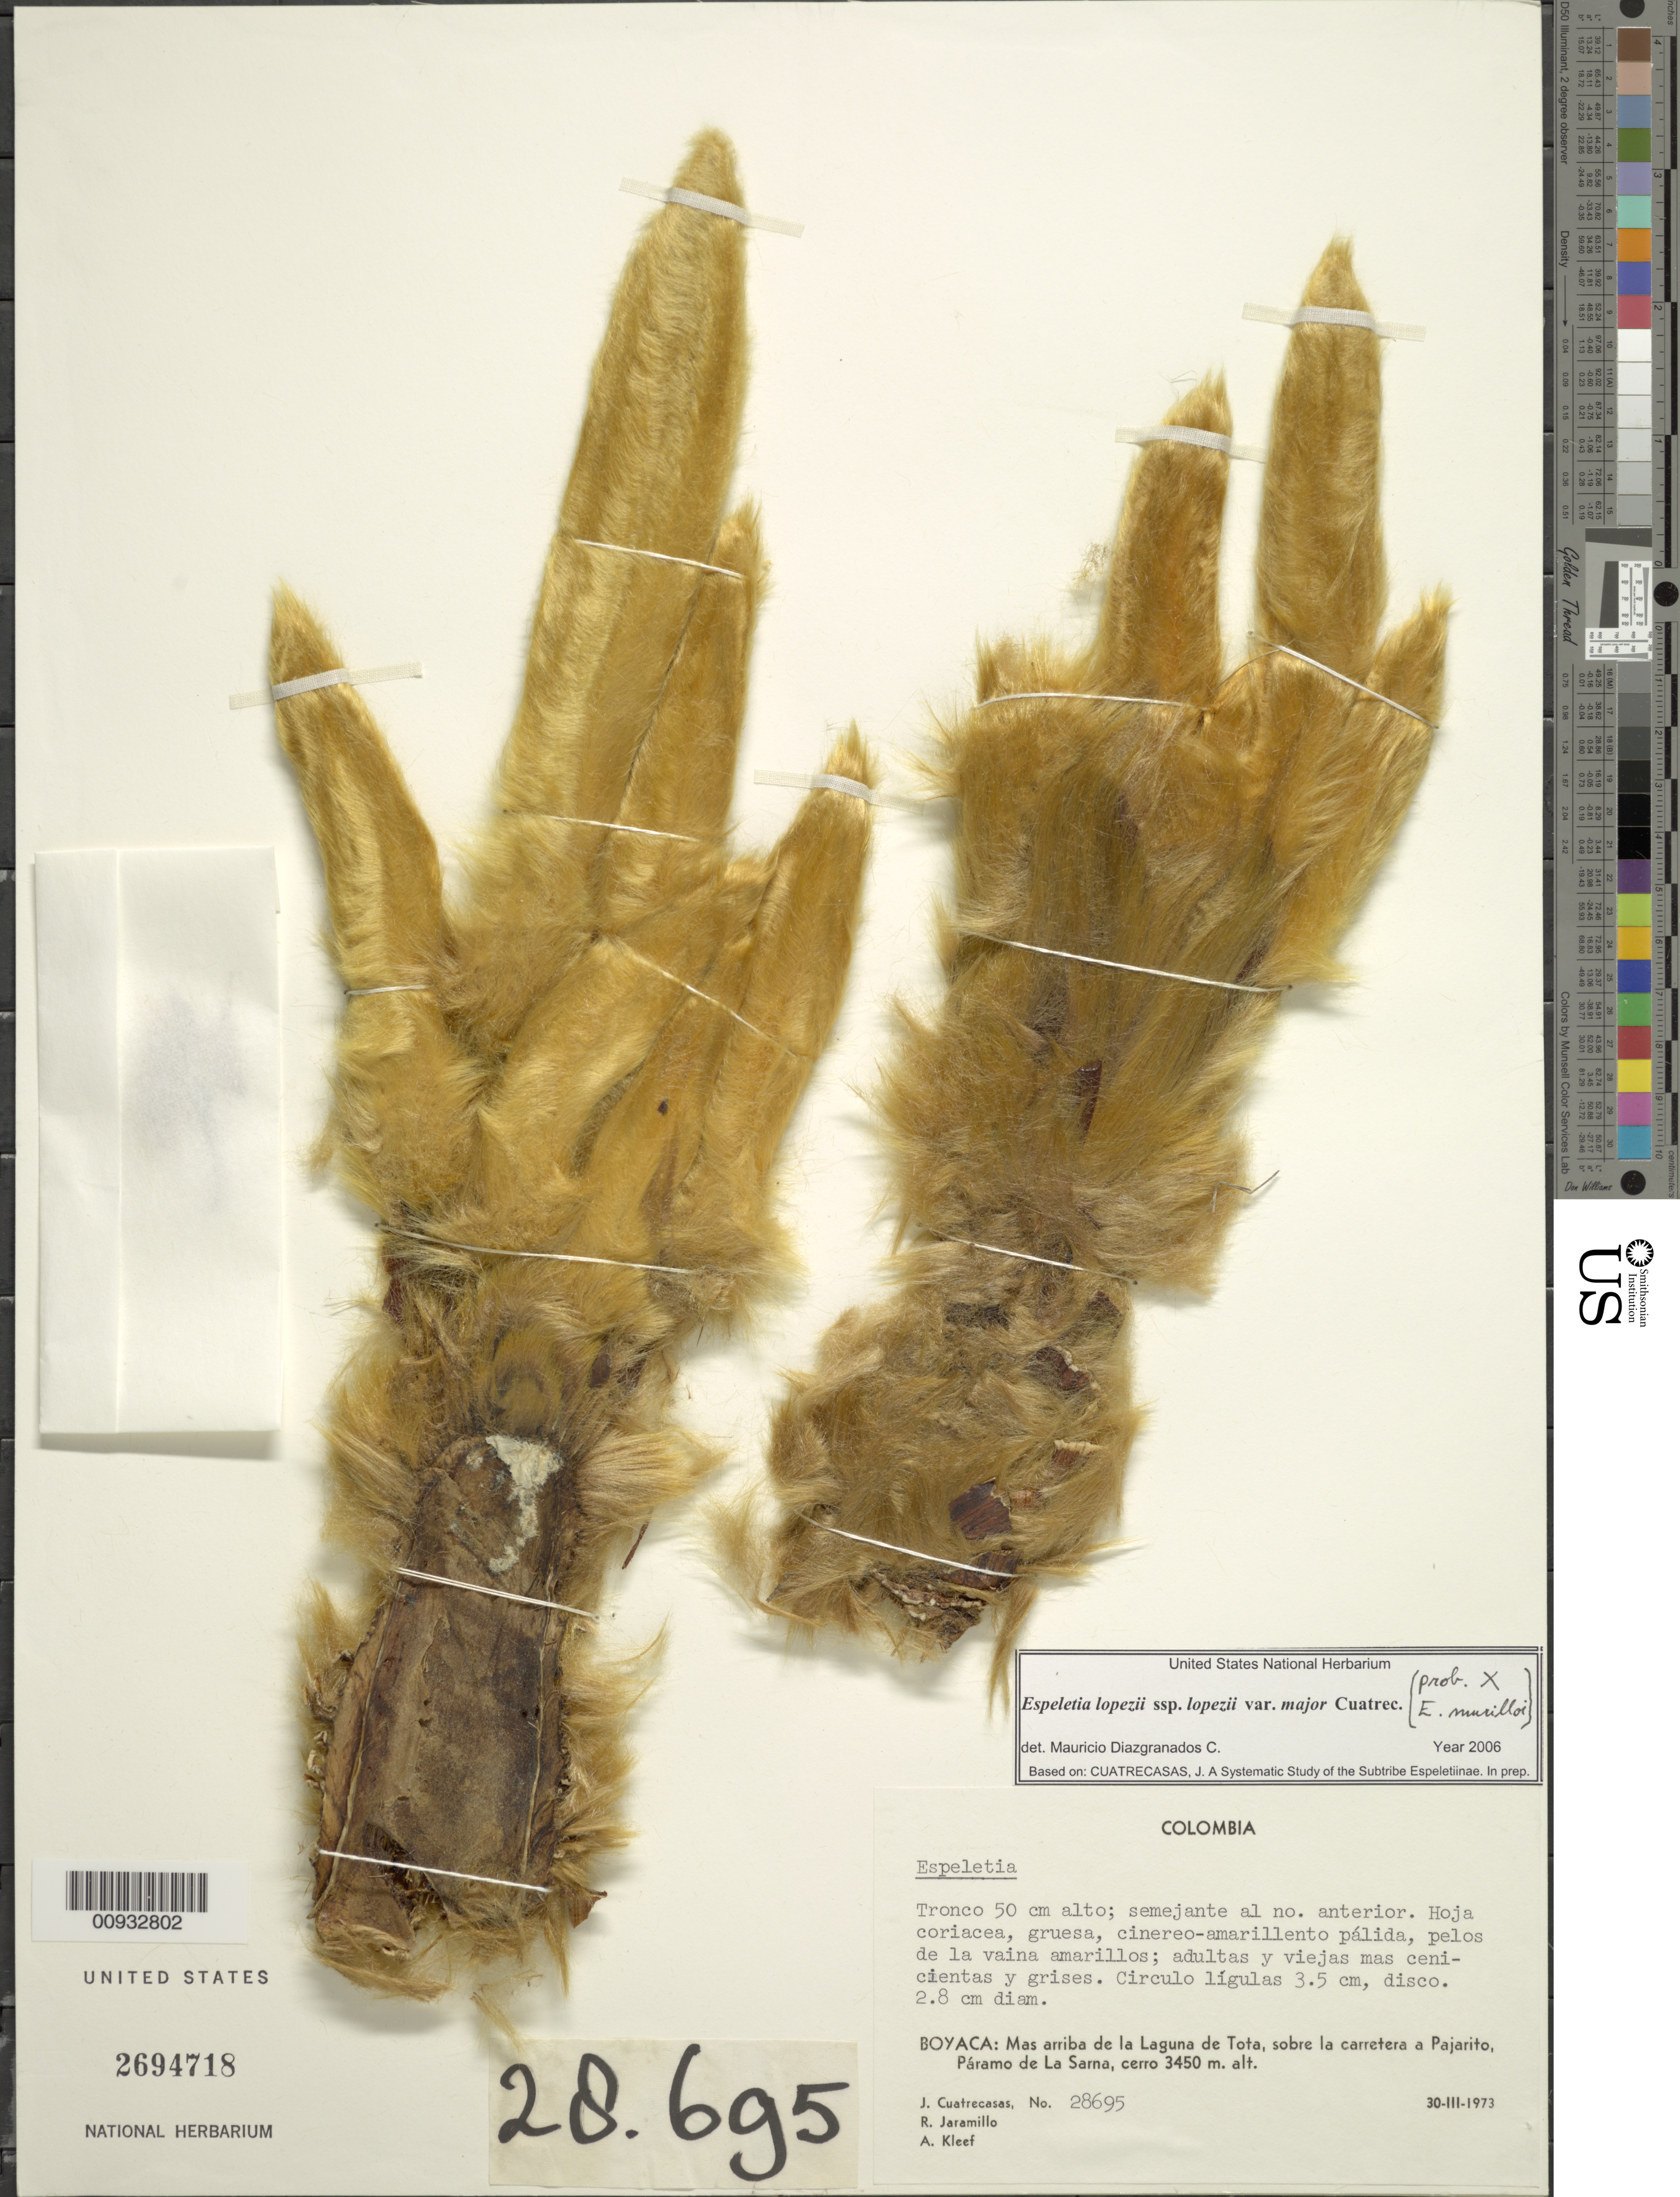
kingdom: Plantae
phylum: Tracheophyta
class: Magnoliopsida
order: Asterales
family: Asteraceae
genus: Espeletia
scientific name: Espeletia lopezii var. major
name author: Cuatrec.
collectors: J. Cuatrecasas, R. Jaramillo M. & A. Kleef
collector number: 28695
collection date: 1973-03-30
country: Colombia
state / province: Boyacá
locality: Mas arriba de la Laguna de Tota, sobre la carretera a Pajarito, Paramo de La Sarna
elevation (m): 3450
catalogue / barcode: US 2694718